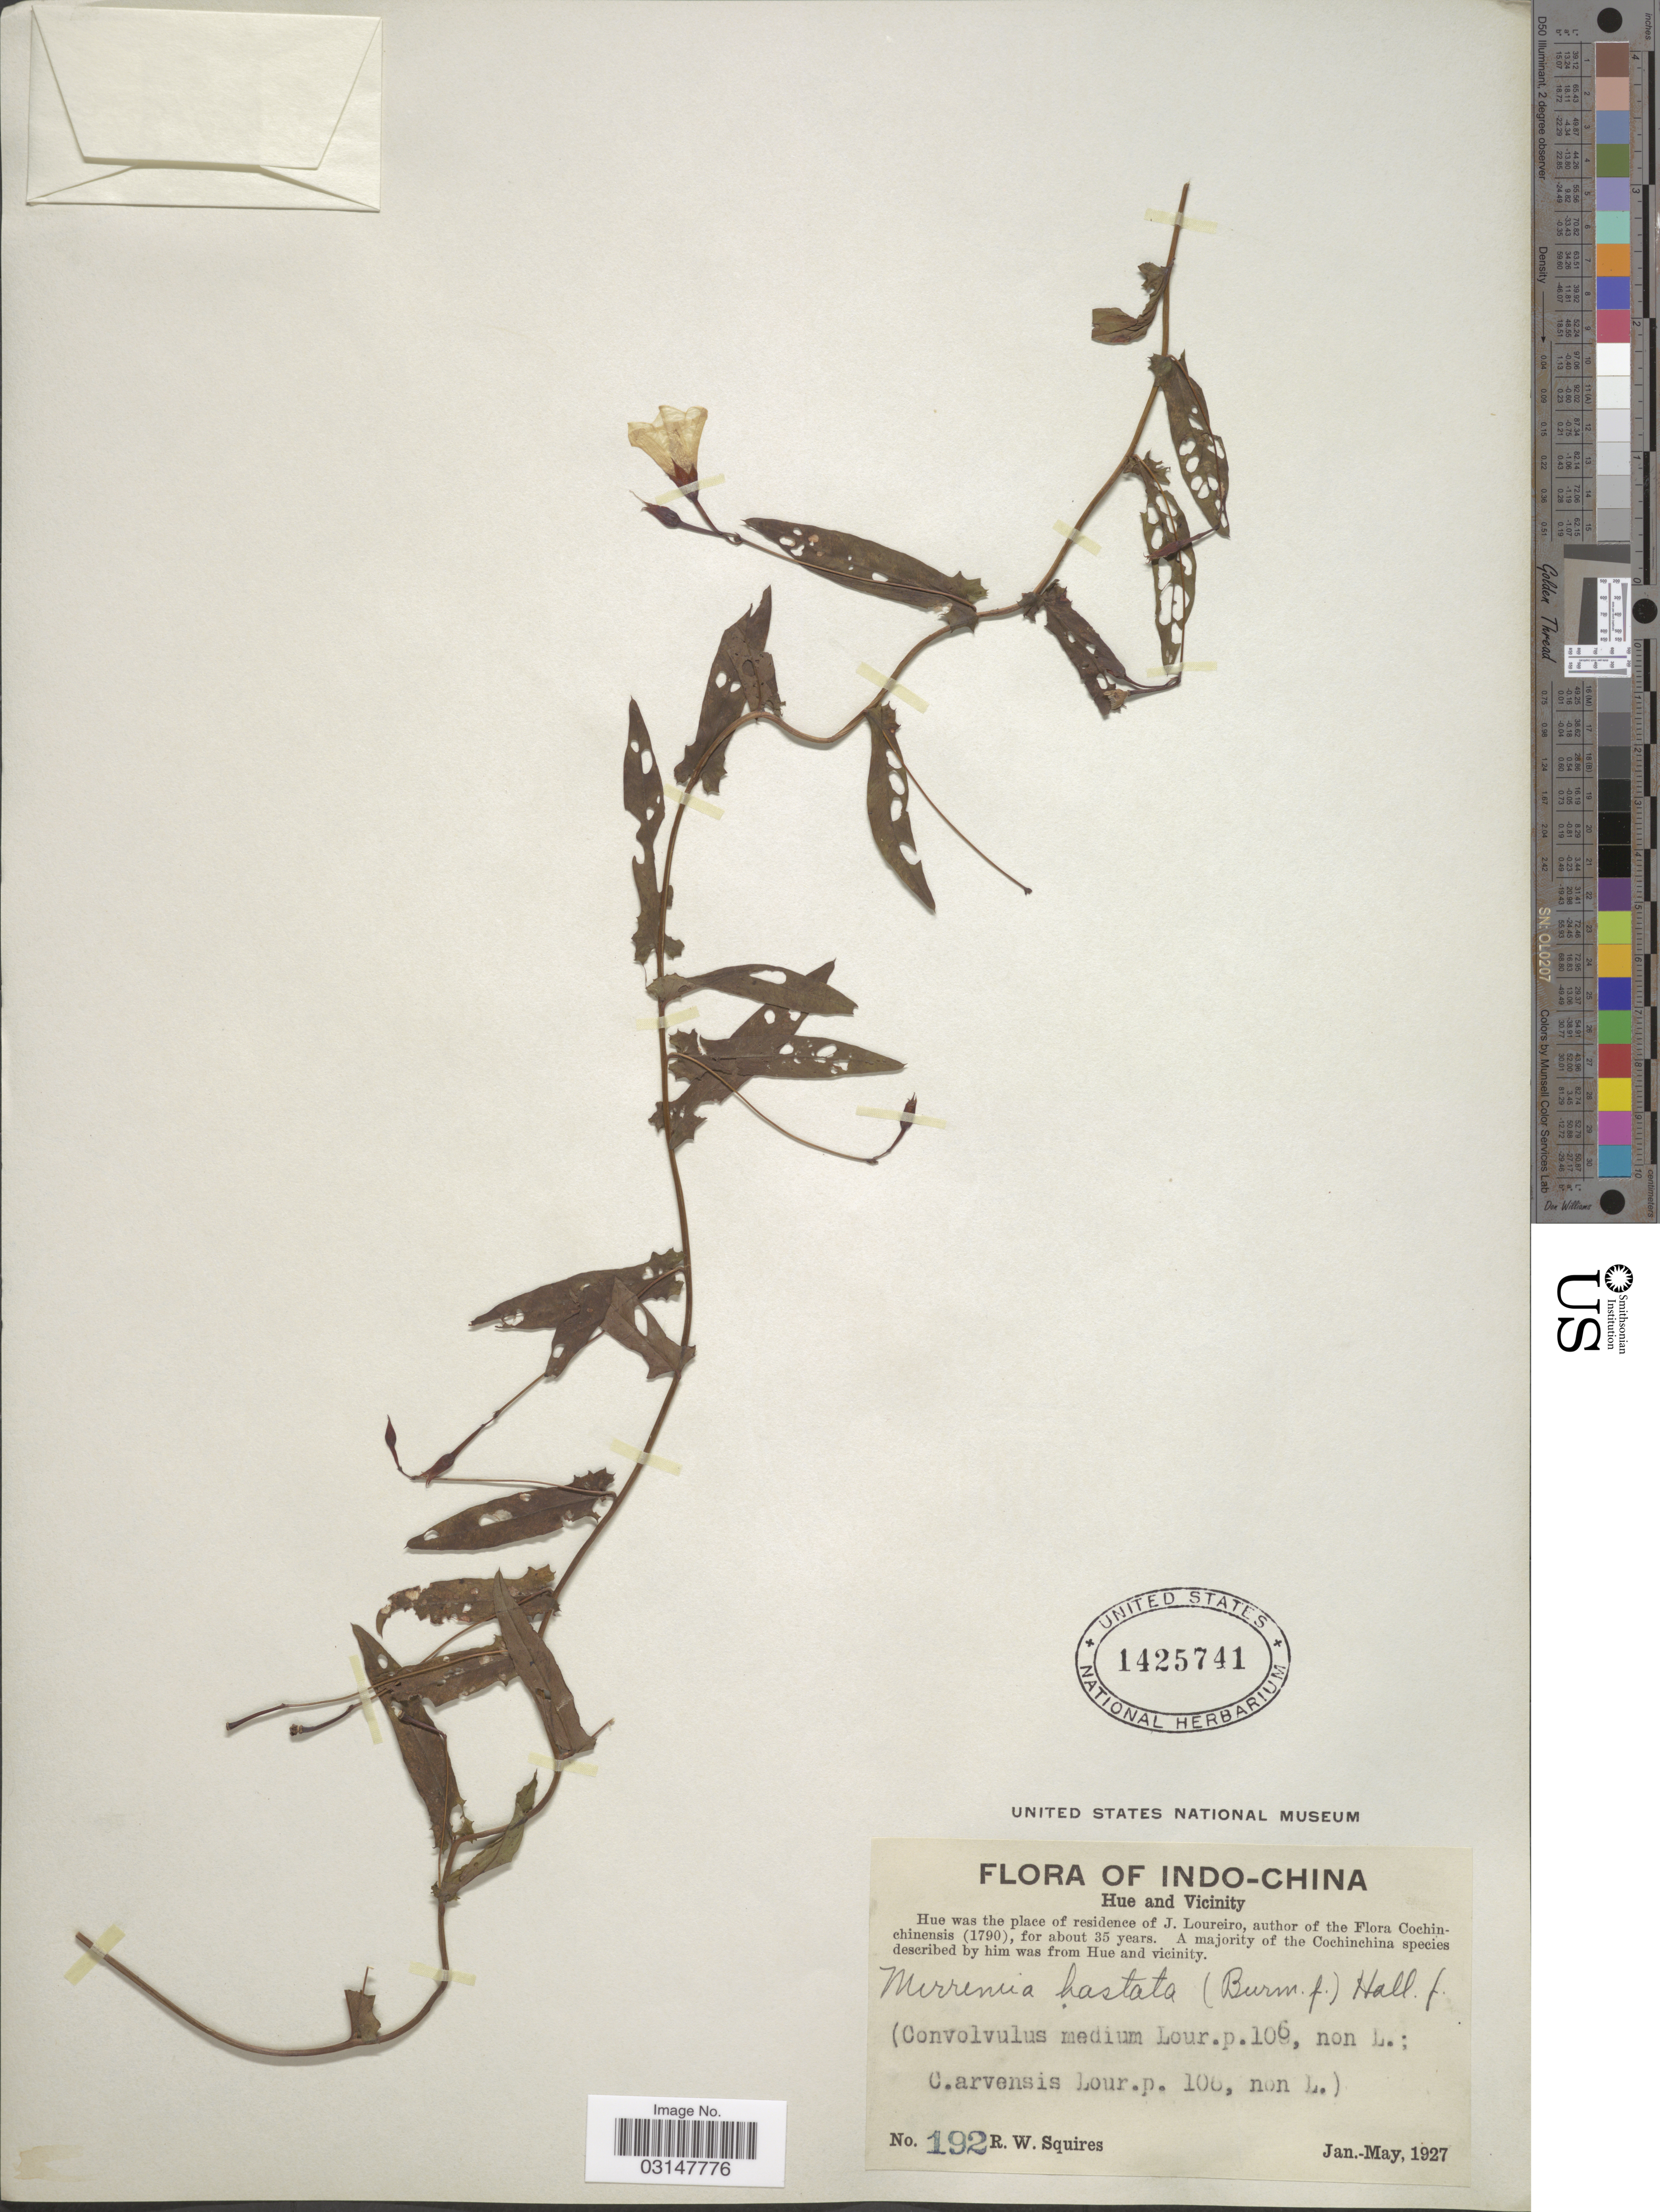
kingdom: Plantae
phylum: Tracheophyta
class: Magnoliopsida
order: Solanales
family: Convolvulaceae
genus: Xenostegia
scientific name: Xenostegia tridentata subsp. hastata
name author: (Ooststr.) Parmar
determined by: Strong, Mark T., (BOT), Smithsonian Institution - National Museum of Natural History (UNITED STATES)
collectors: R. Squires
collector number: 192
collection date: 1927-01/1927-05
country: Vietnam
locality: Indo-China. Hue and Vicinity.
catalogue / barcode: US 1425741